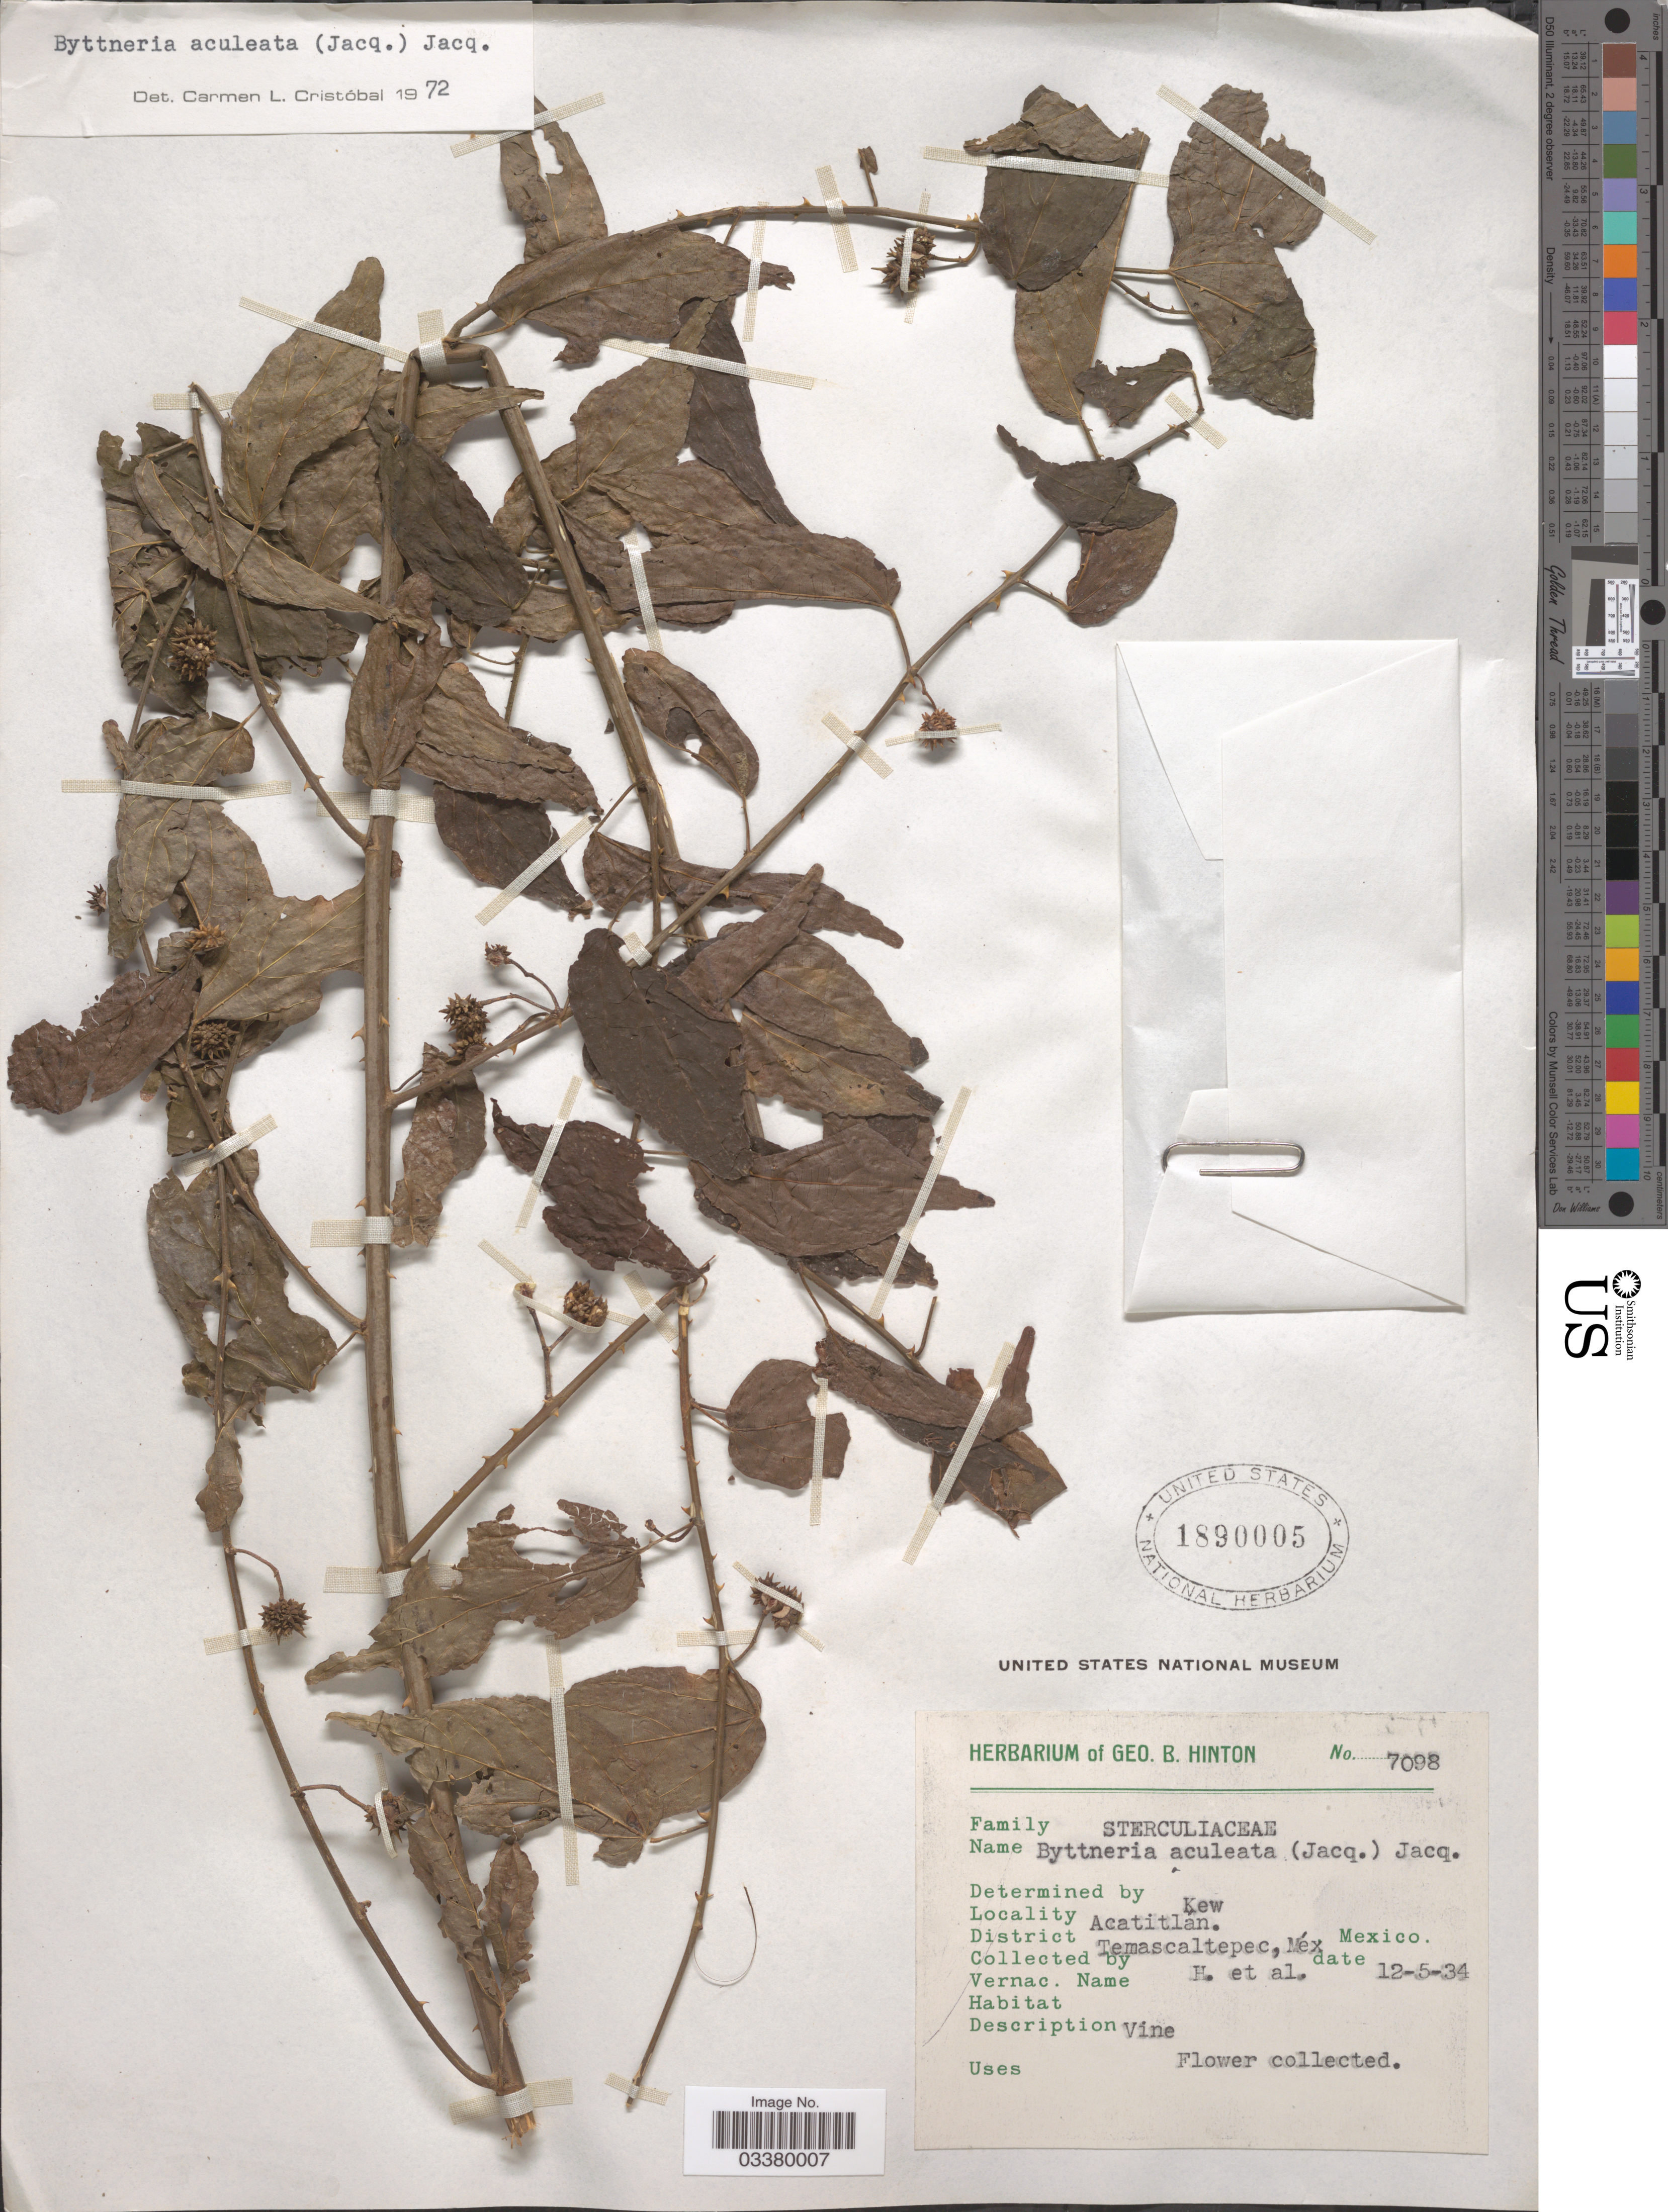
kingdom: Plantae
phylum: Tracheophyta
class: Magnoliopsida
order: Malvales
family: Malvaceae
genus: Byttneria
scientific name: Byttneria aculeata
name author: (Jacq.) Jacq.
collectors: G. B. Hinton & et al.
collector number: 7098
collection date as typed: Transcribed d/m/y: 12/5/34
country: Mexico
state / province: México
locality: Acatitlan, District Temascaltepec.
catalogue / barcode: US 1890005